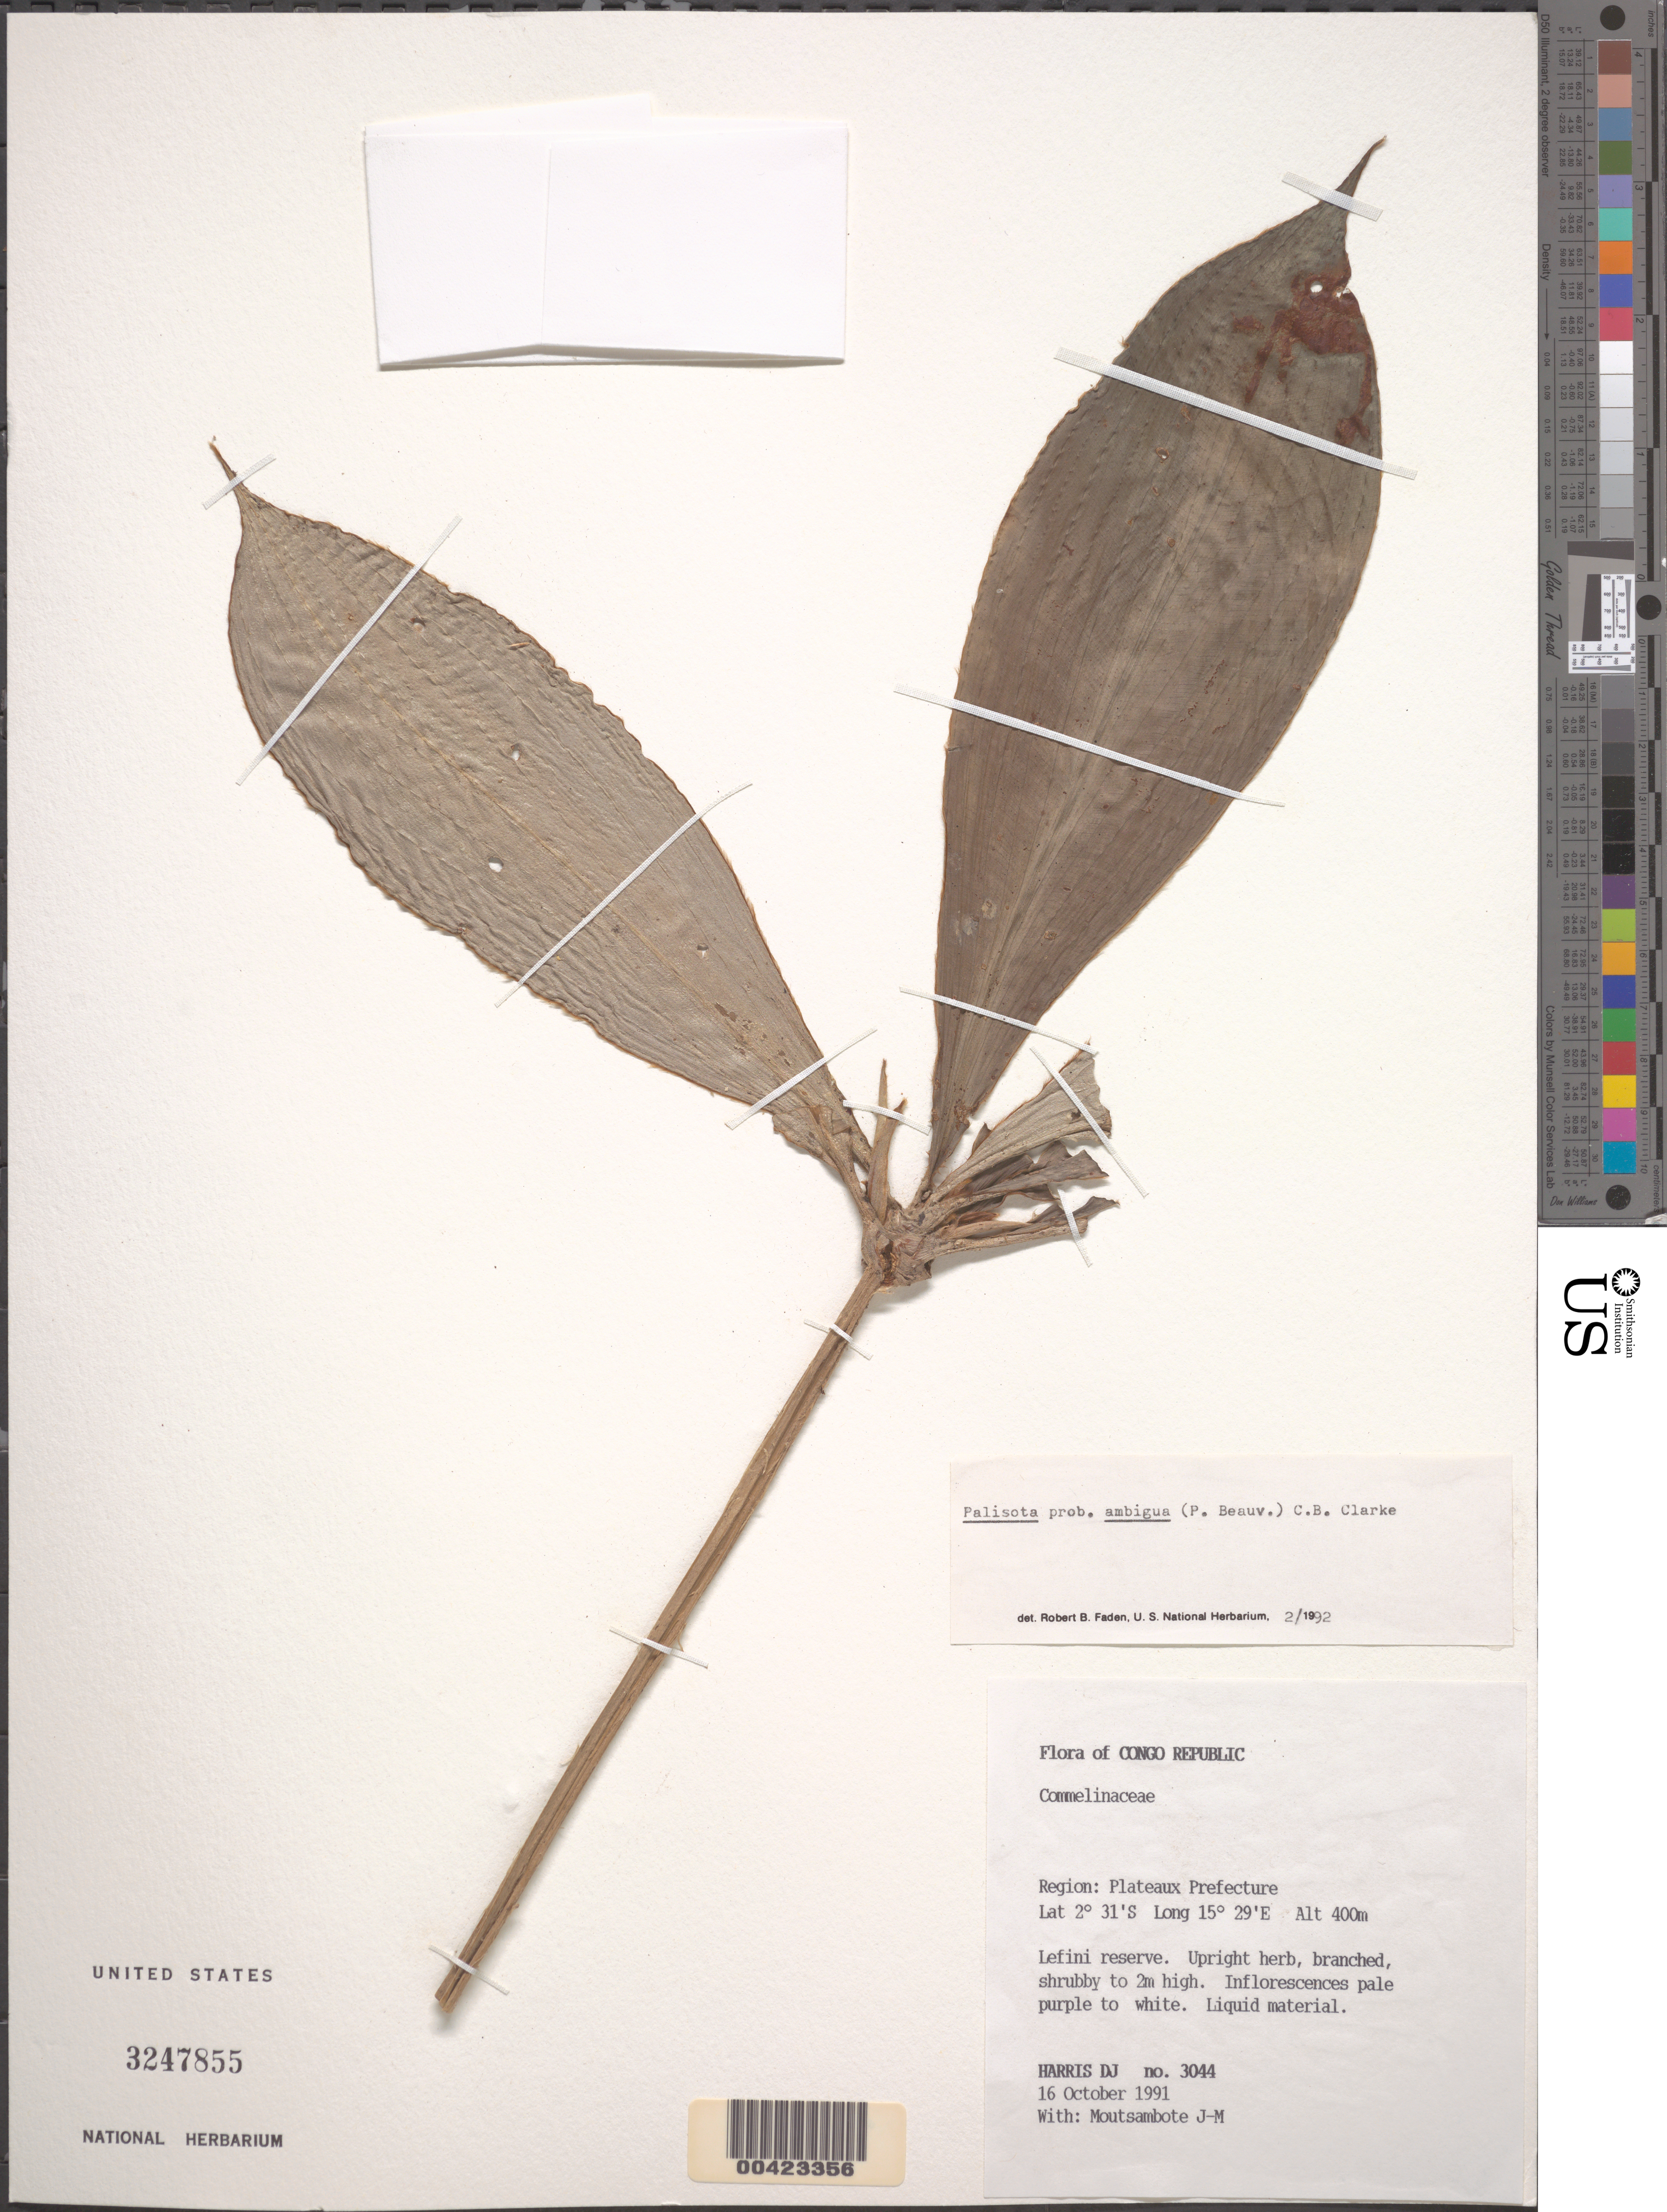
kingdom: Plantae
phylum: Tracheophyta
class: Liliopsida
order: Commelinales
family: Commelinaceae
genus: Palisota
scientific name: Palisota ambigua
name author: (P. Beauv.) C.B. Clarke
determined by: Faden, Robert B., (US), Smithsonian Institution - National Museum of Natural History (UNITED STATES)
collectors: D. J. Harris & J. Moutsambote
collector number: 3044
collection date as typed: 16 Oct 1991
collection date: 1991-10-16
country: Congo, Republic of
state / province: Plateaux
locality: Lefini Reserve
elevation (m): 400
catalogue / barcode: US 3247855